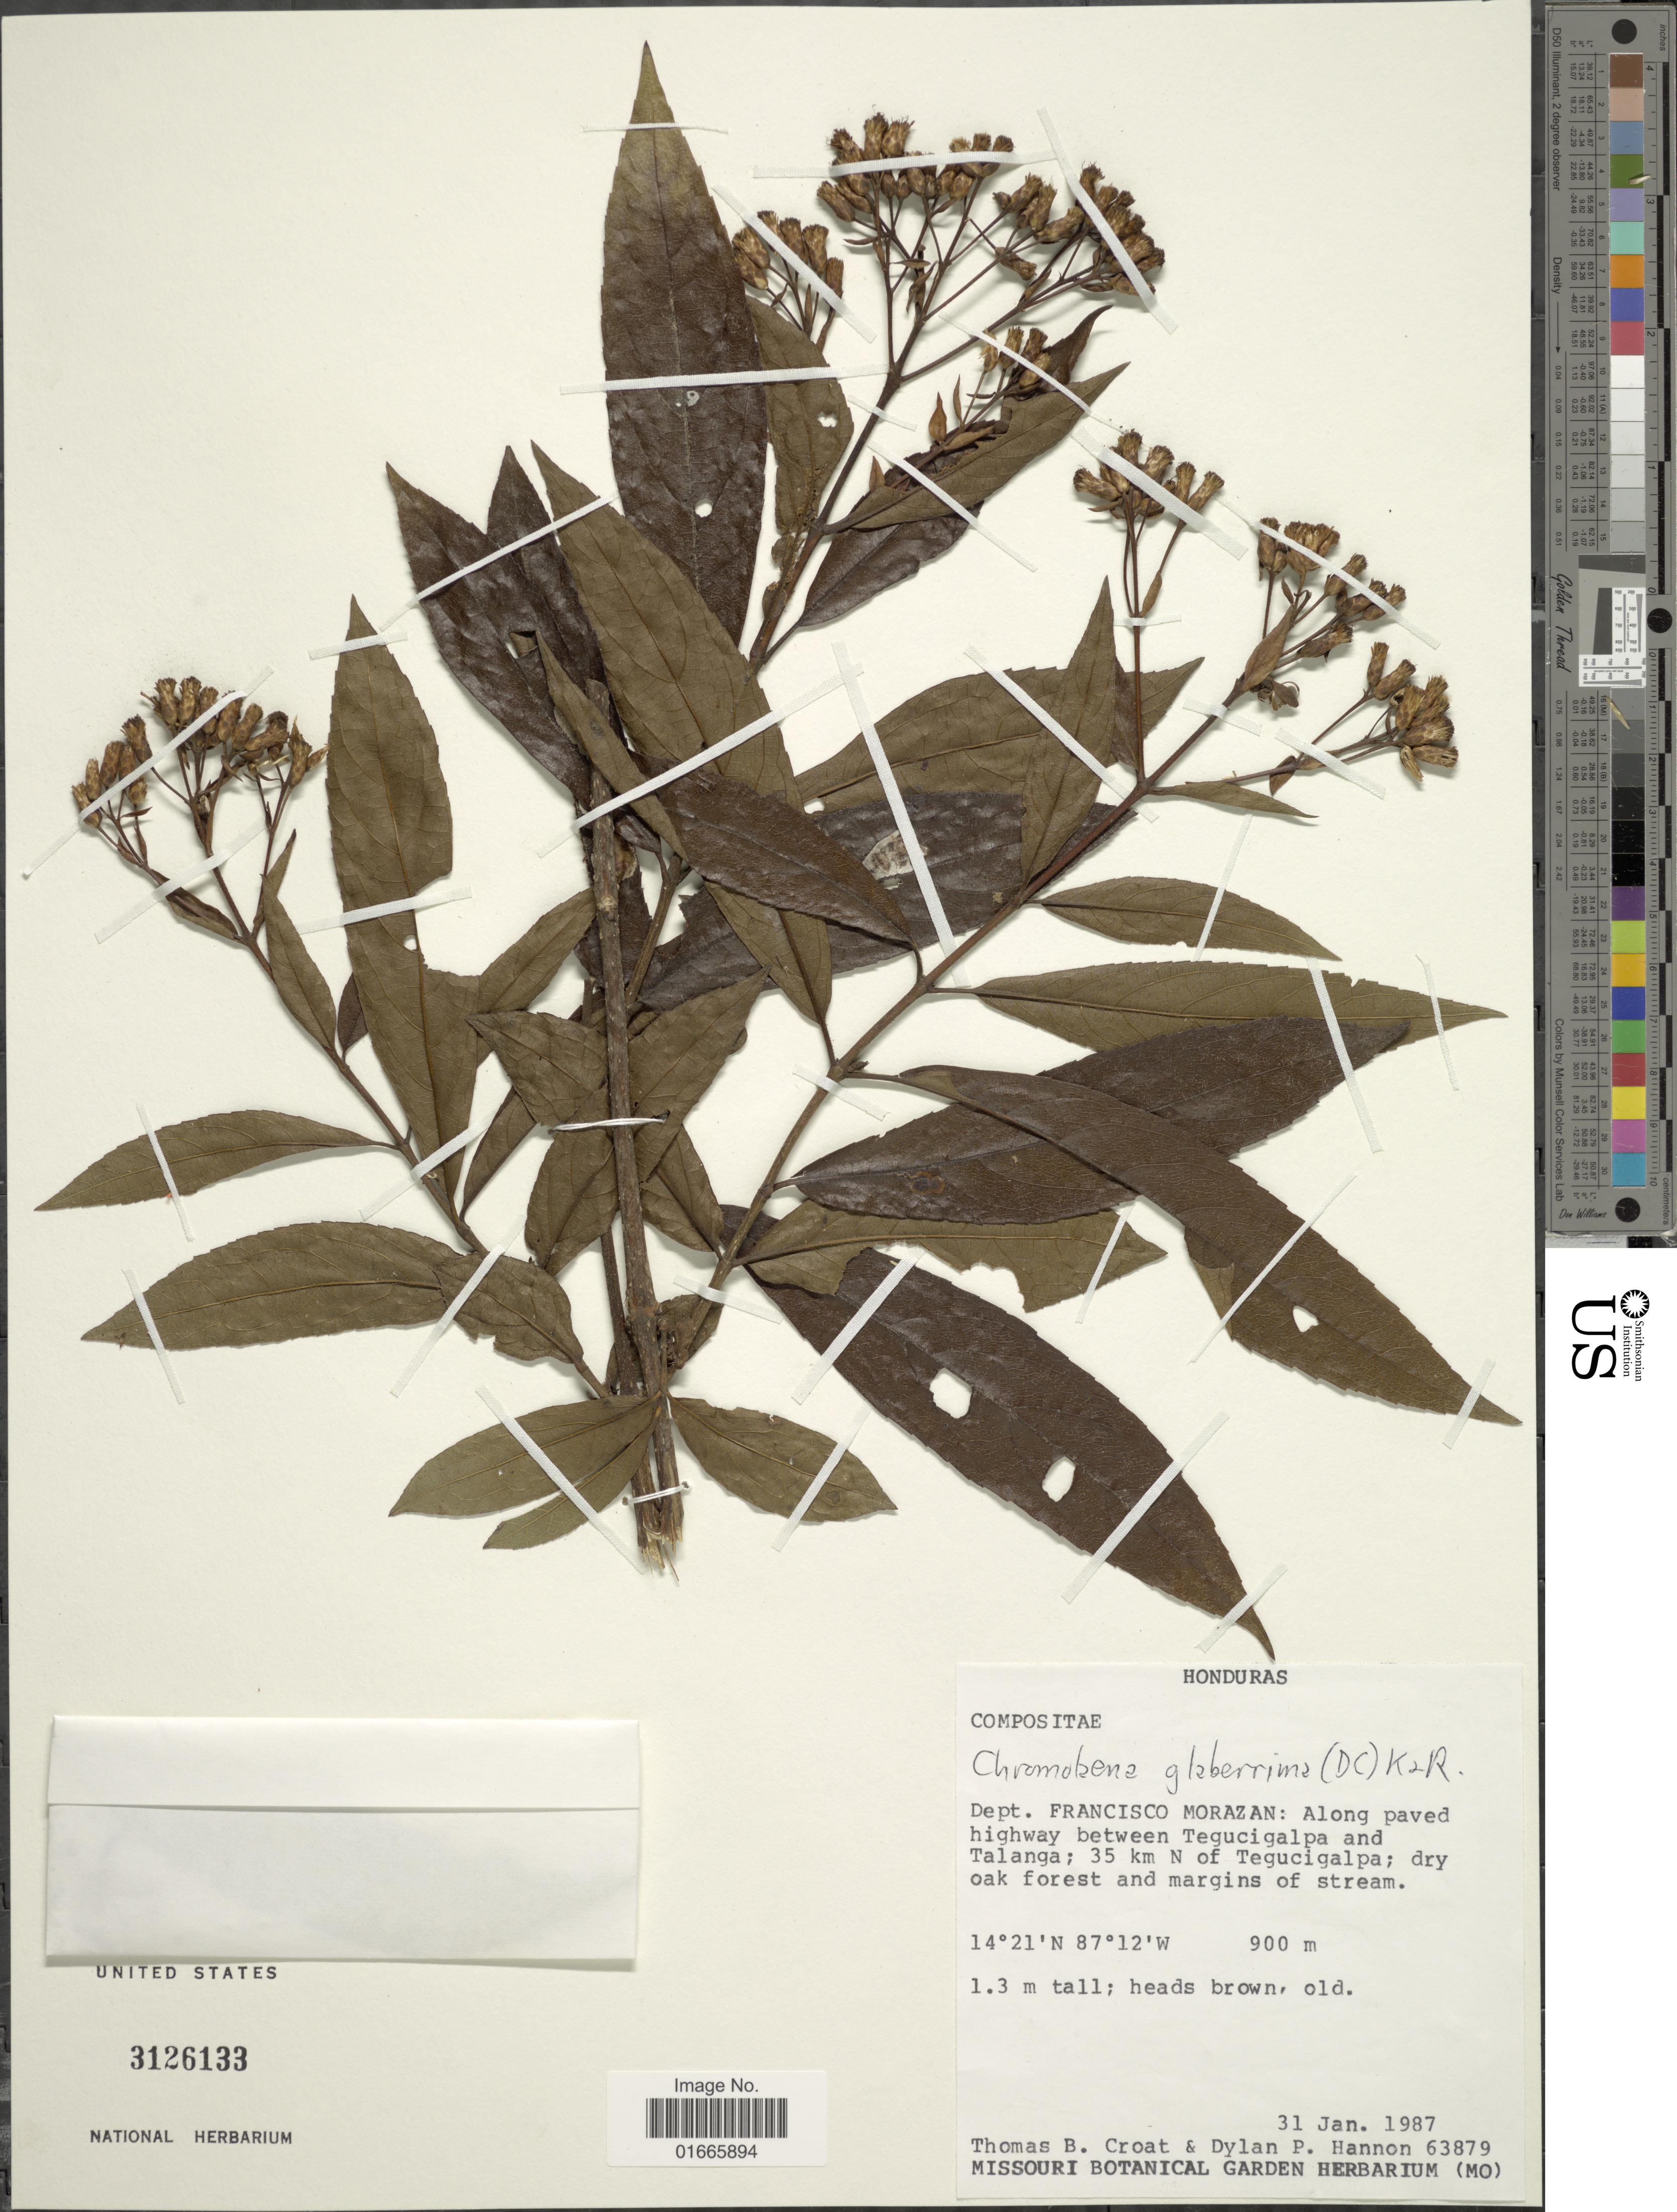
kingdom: Plantae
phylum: Tracheophyta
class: Magnoliopsida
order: Asterales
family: Asteraceae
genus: Chromolaena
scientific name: Chromolaena glaberrima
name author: (DC.) R.M. King & H. Rob.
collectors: T. B. Croat & D. Hannon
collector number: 63879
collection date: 1987-01-31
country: Honduras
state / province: Fco. Morazán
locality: Along paved highway between Tegucigalpa and Talanga; 35 km N of Tegucigalpa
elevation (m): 900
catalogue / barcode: US 3126133